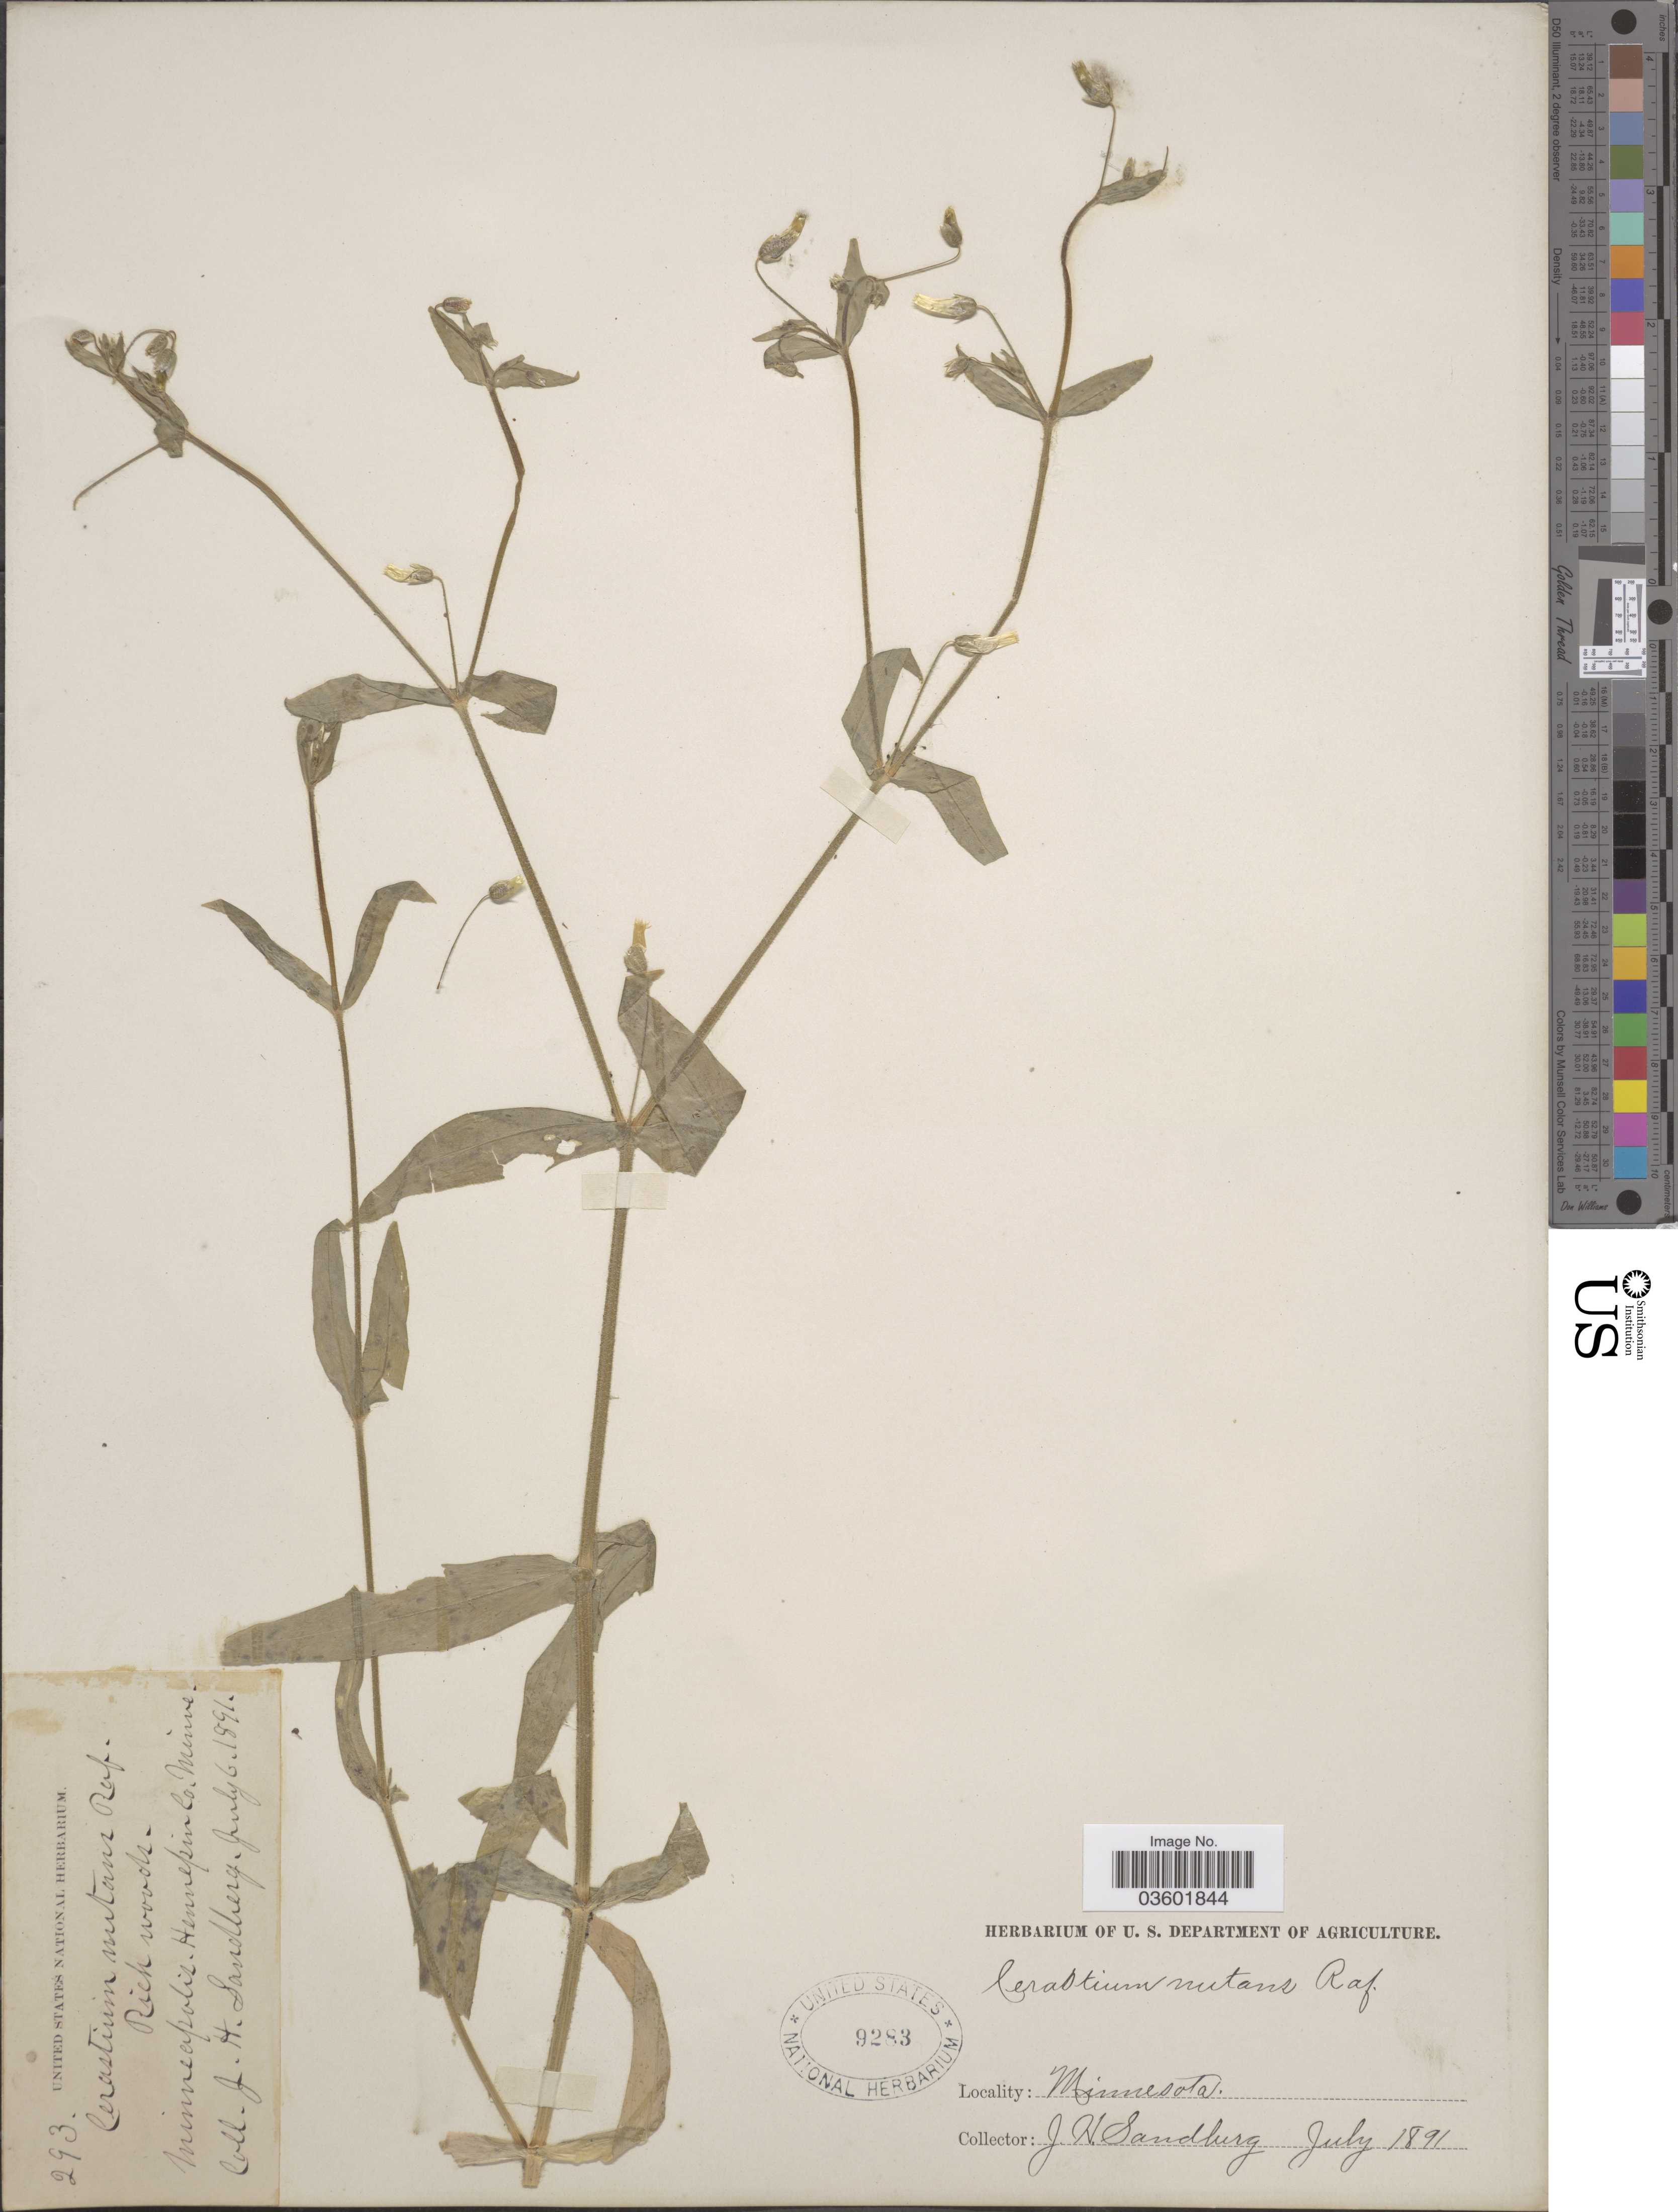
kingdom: Plantae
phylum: Tracheophyta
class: Magnoliopsida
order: Caryophyllales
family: Caryophyllaceae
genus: Cerastium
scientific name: Cerastium longipedunculatum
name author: Muhl.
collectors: J. H. Sandberg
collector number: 293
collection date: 1891-07-06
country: United States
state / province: Minnesota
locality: Minneapolis, Hennepin.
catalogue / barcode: US 9283